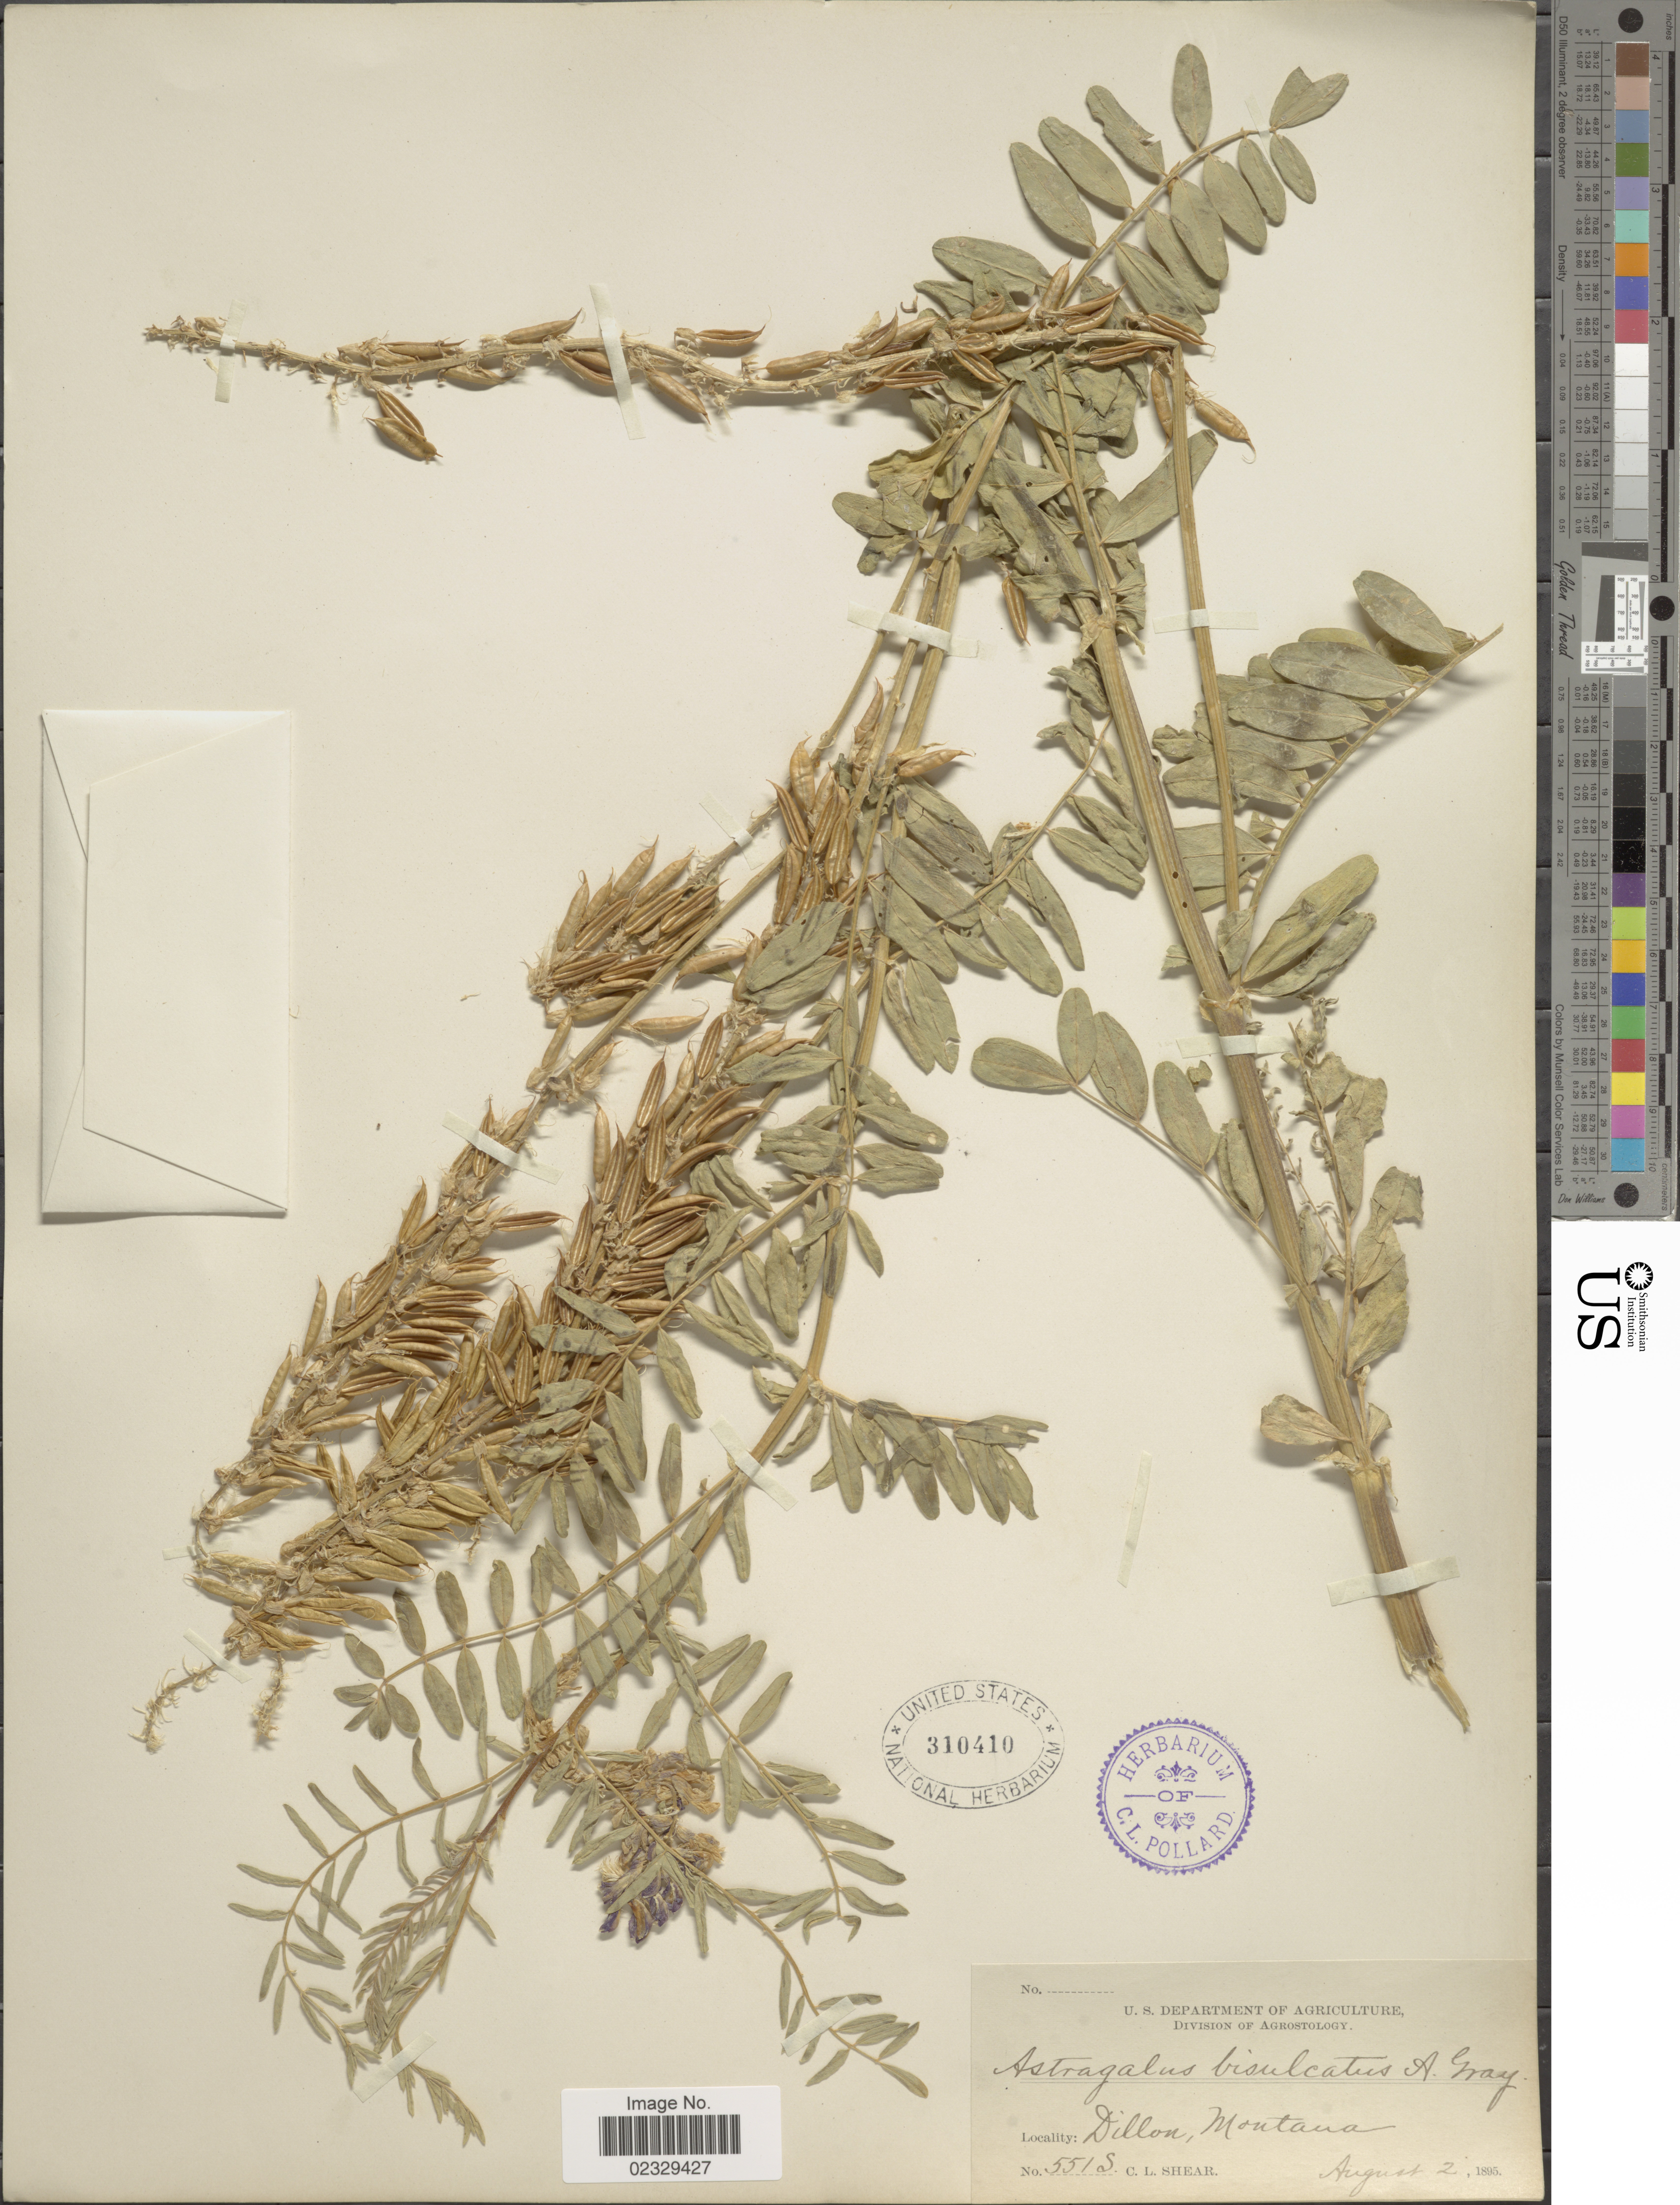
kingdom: Plantae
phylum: Tracheophyta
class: Magnoliopsida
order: Fabales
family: Fabaceae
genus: Astragalus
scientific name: Astragalus bisulcatus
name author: (Hook.) A. Gray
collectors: C. L. Shear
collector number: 551S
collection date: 1895-08-02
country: United States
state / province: Montana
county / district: Beaverhead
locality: Dillon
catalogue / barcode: US 310410